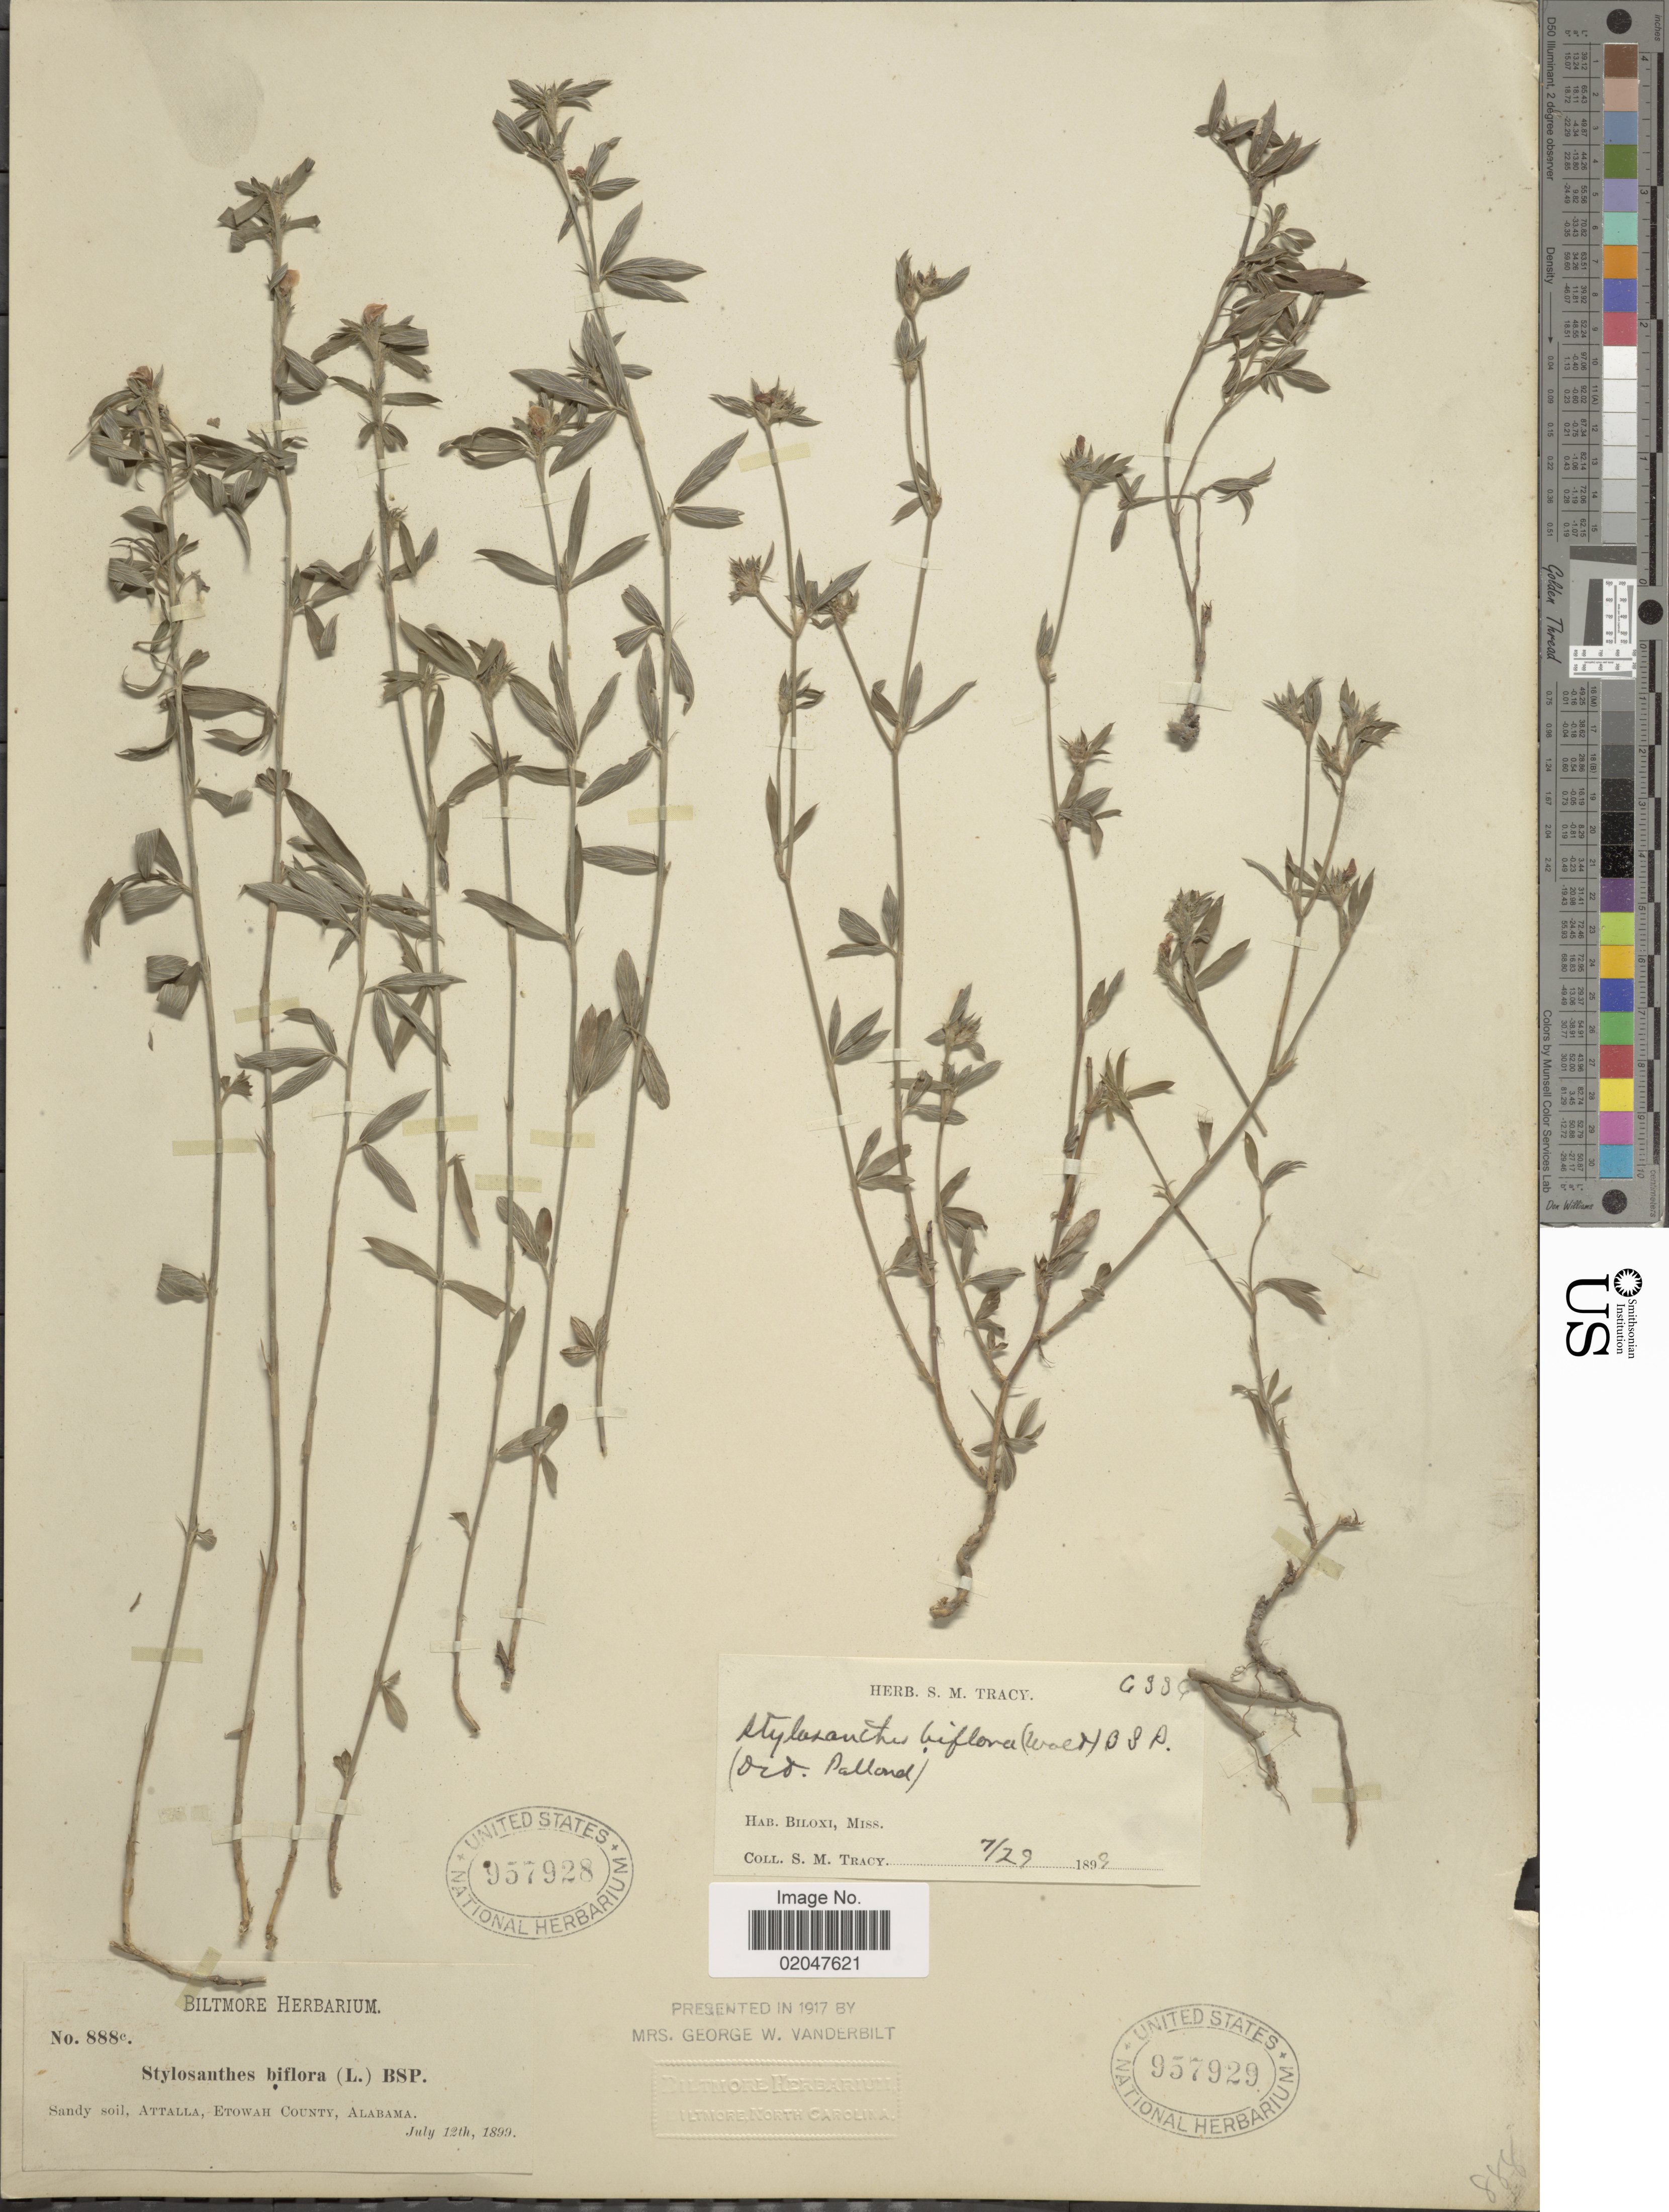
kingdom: Plantae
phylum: Tracheophyta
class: Magnoliopsida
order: Fabales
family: Fabaceae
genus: Stylosanthes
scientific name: Stylosanthes biflora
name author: (L.) Britton et al.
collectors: ex herb. Biltmore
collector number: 888c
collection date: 1899-07-12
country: United States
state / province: Alabama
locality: Attalla, Etowah County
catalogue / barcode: US 957928